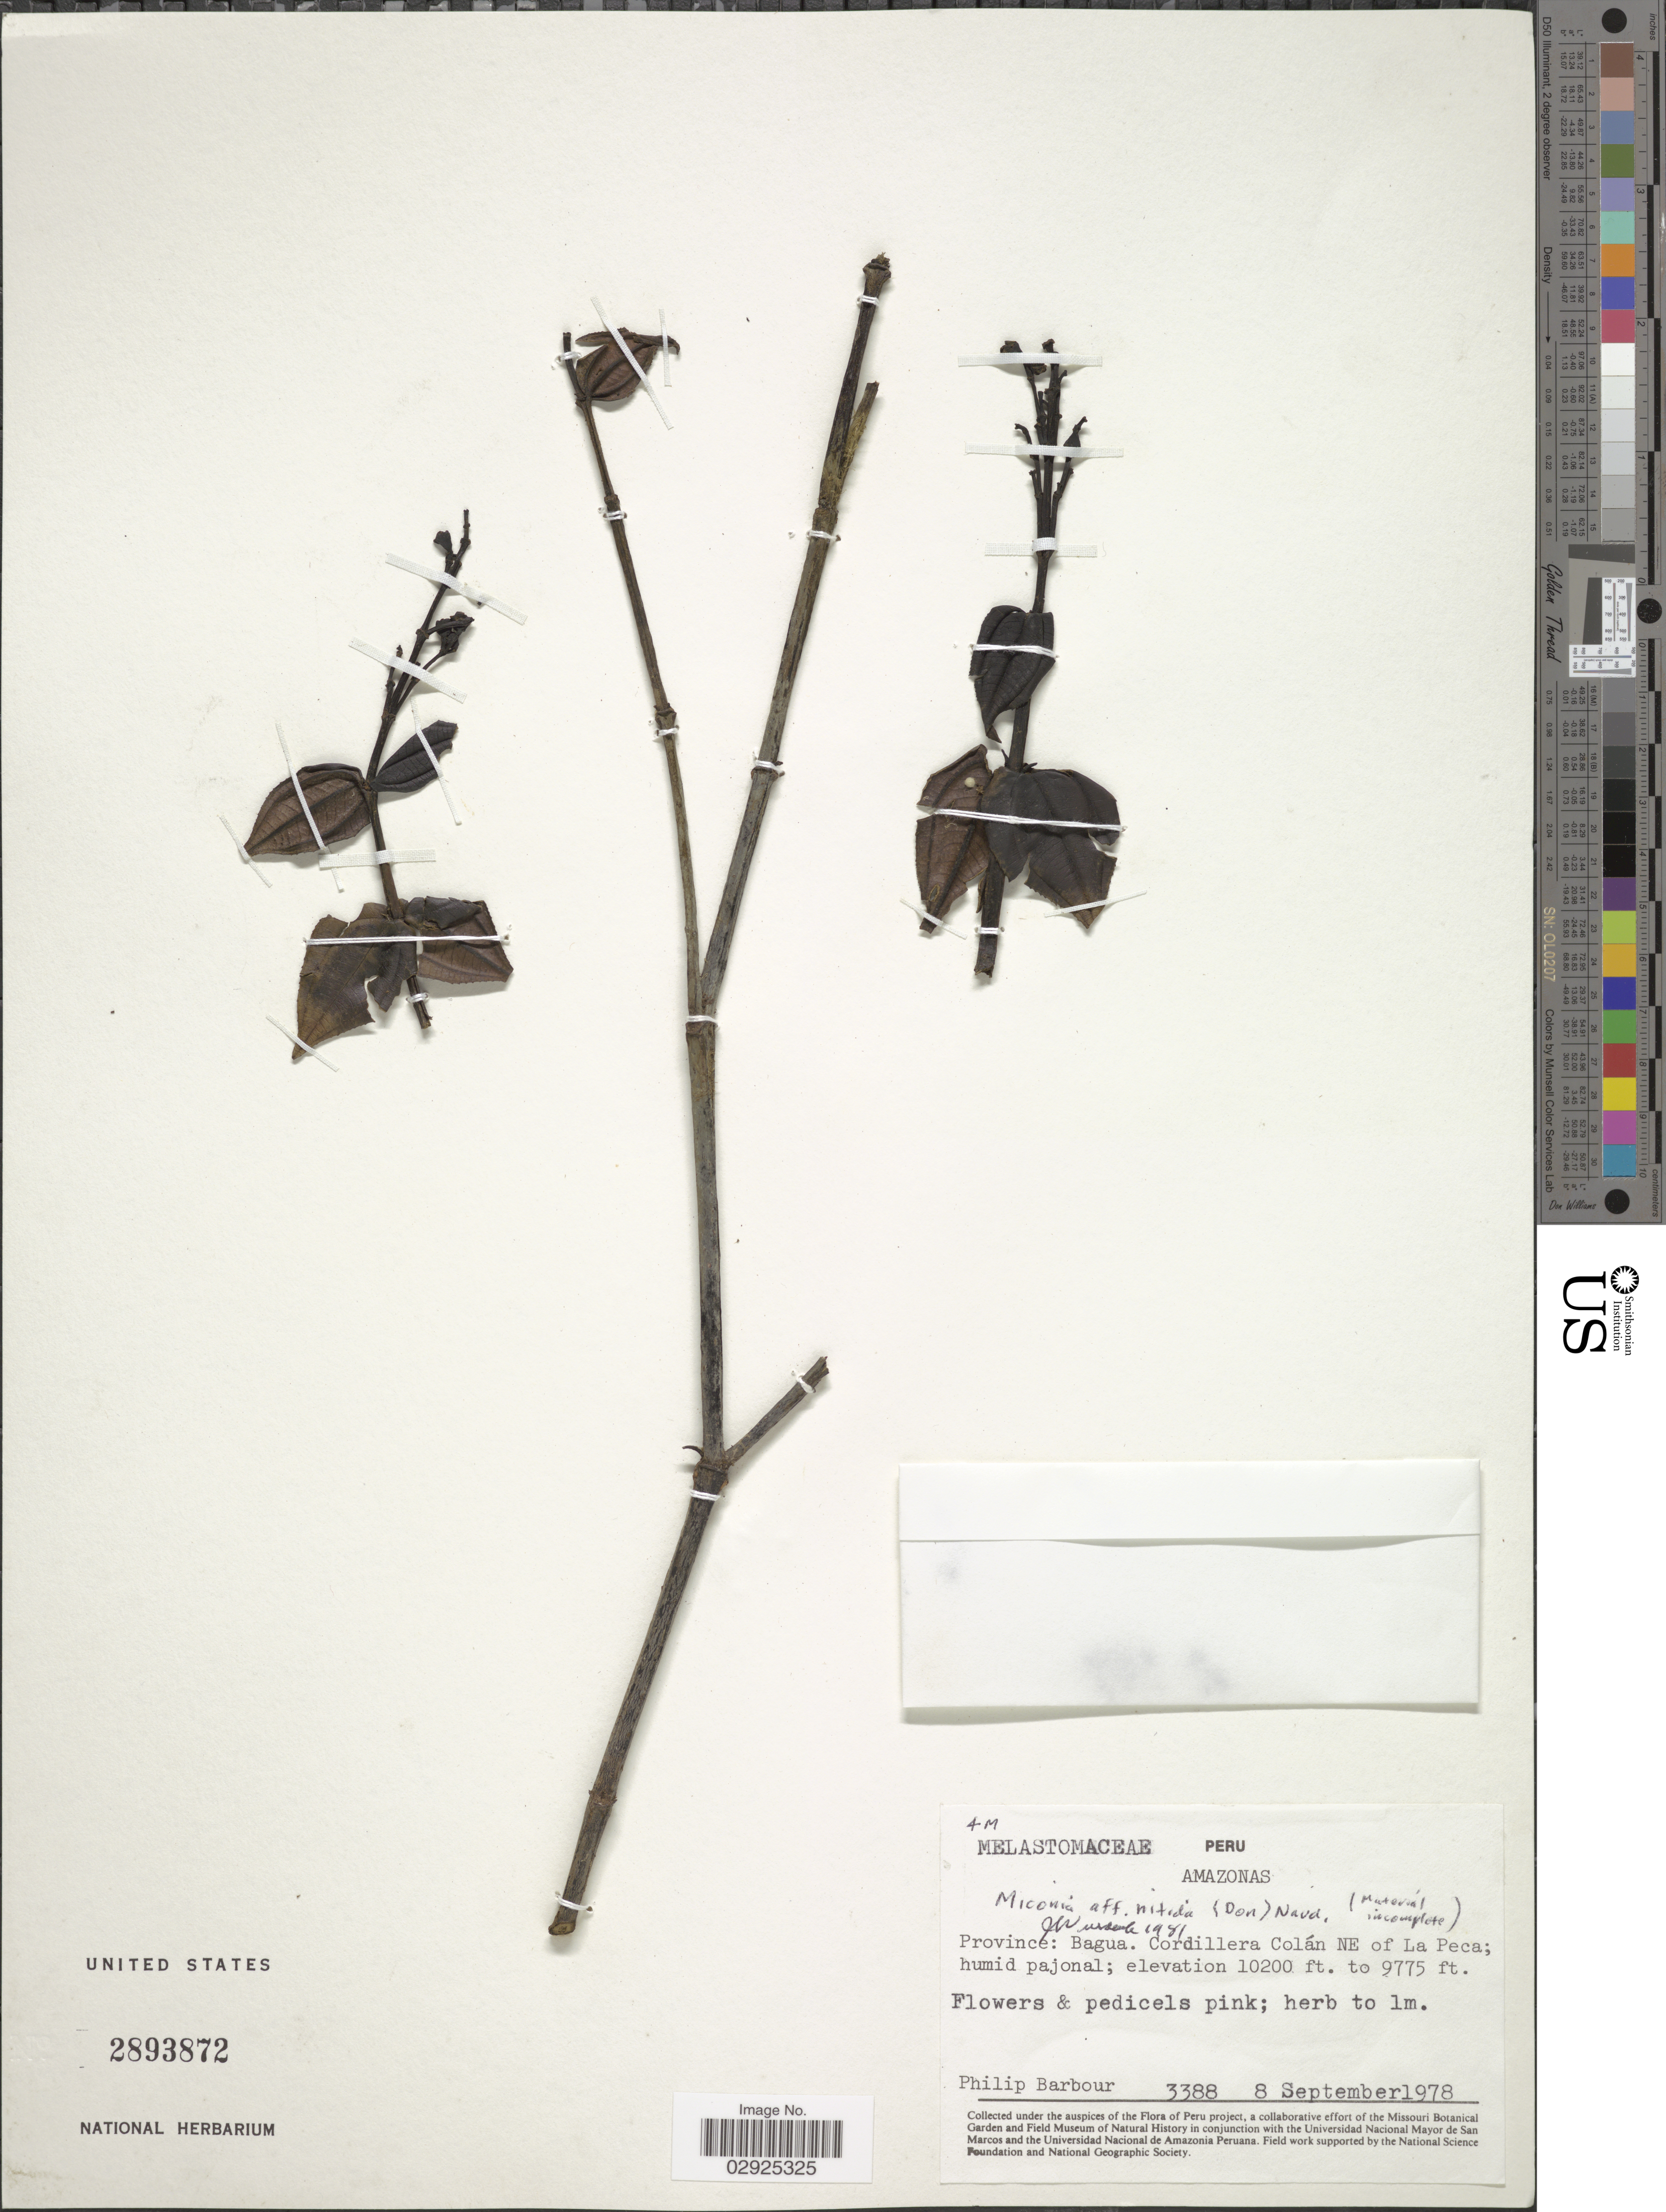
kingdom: Plantae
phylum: Tracheophyta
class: Magnoliopsida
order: Myrtales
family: Melastomataceae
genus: Miconia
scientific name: Miconia thyrsiflora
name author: (D. Don) Naudin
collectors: P. Barbour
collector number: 3388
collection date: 1978-09-08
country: Peru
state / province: Amazonas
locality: Province: Bagua, Cordillera Colán NE of La Peca.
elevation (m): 2979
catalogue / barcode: US 2893872